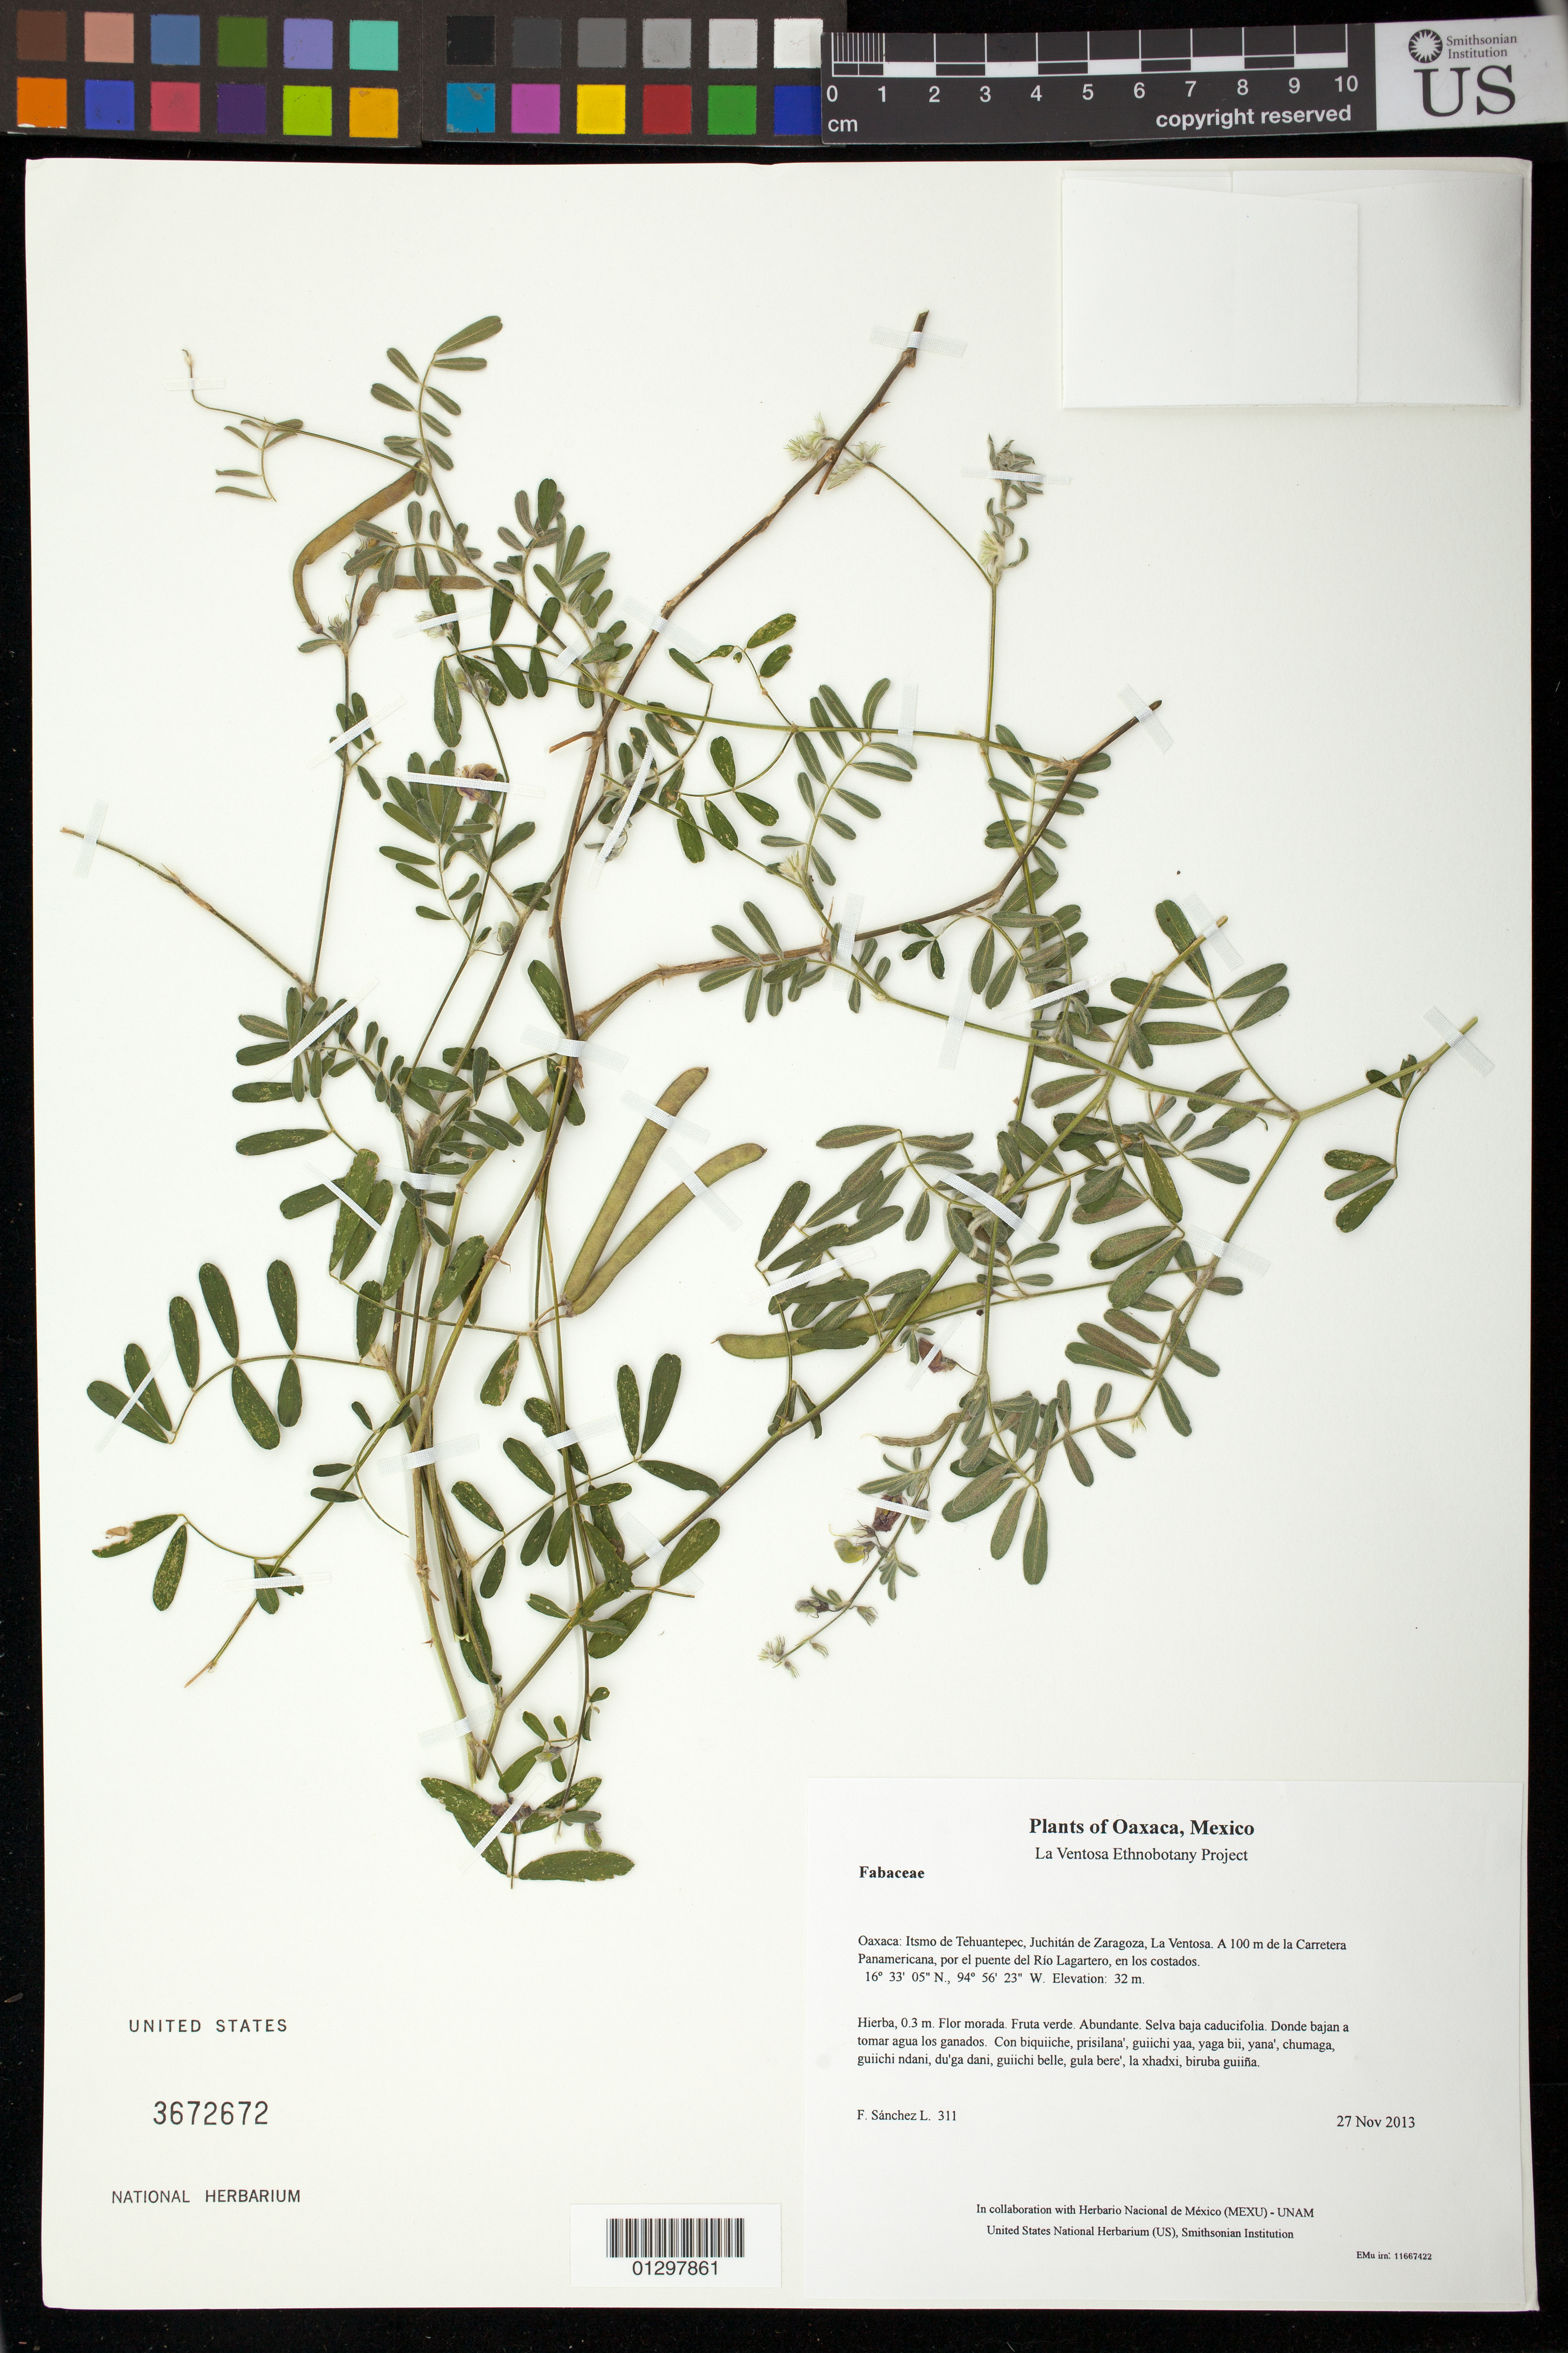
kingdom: Plantae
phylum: Tracheophyta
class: Magnoliopsida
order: Fabales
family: Fabaceae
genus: Tephrosia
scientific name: Tephrosia cinerea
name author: (L.) Pers.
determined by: Velasco G., Kenia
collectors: F. Sánchez L.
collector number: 311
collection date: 2013-11-27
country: Mexico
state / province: Oaxaca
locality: Itsmo de Tehuantepec, Juchitán de Zaragoza, La Ventosa. A 100 m de la Carretera Panamericana, por el puente del Río Lagartero, en los costados.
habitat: Selva baja caducifolia. Donde bajan a tomar agua los ganados.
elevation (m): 32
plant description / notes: JEBOT, MEXU, SERO, US; Guixi bandaga. 0.3 m. Guie' nagu. Cuaananaxhi naga'. Stale.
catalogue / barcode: US 3672672